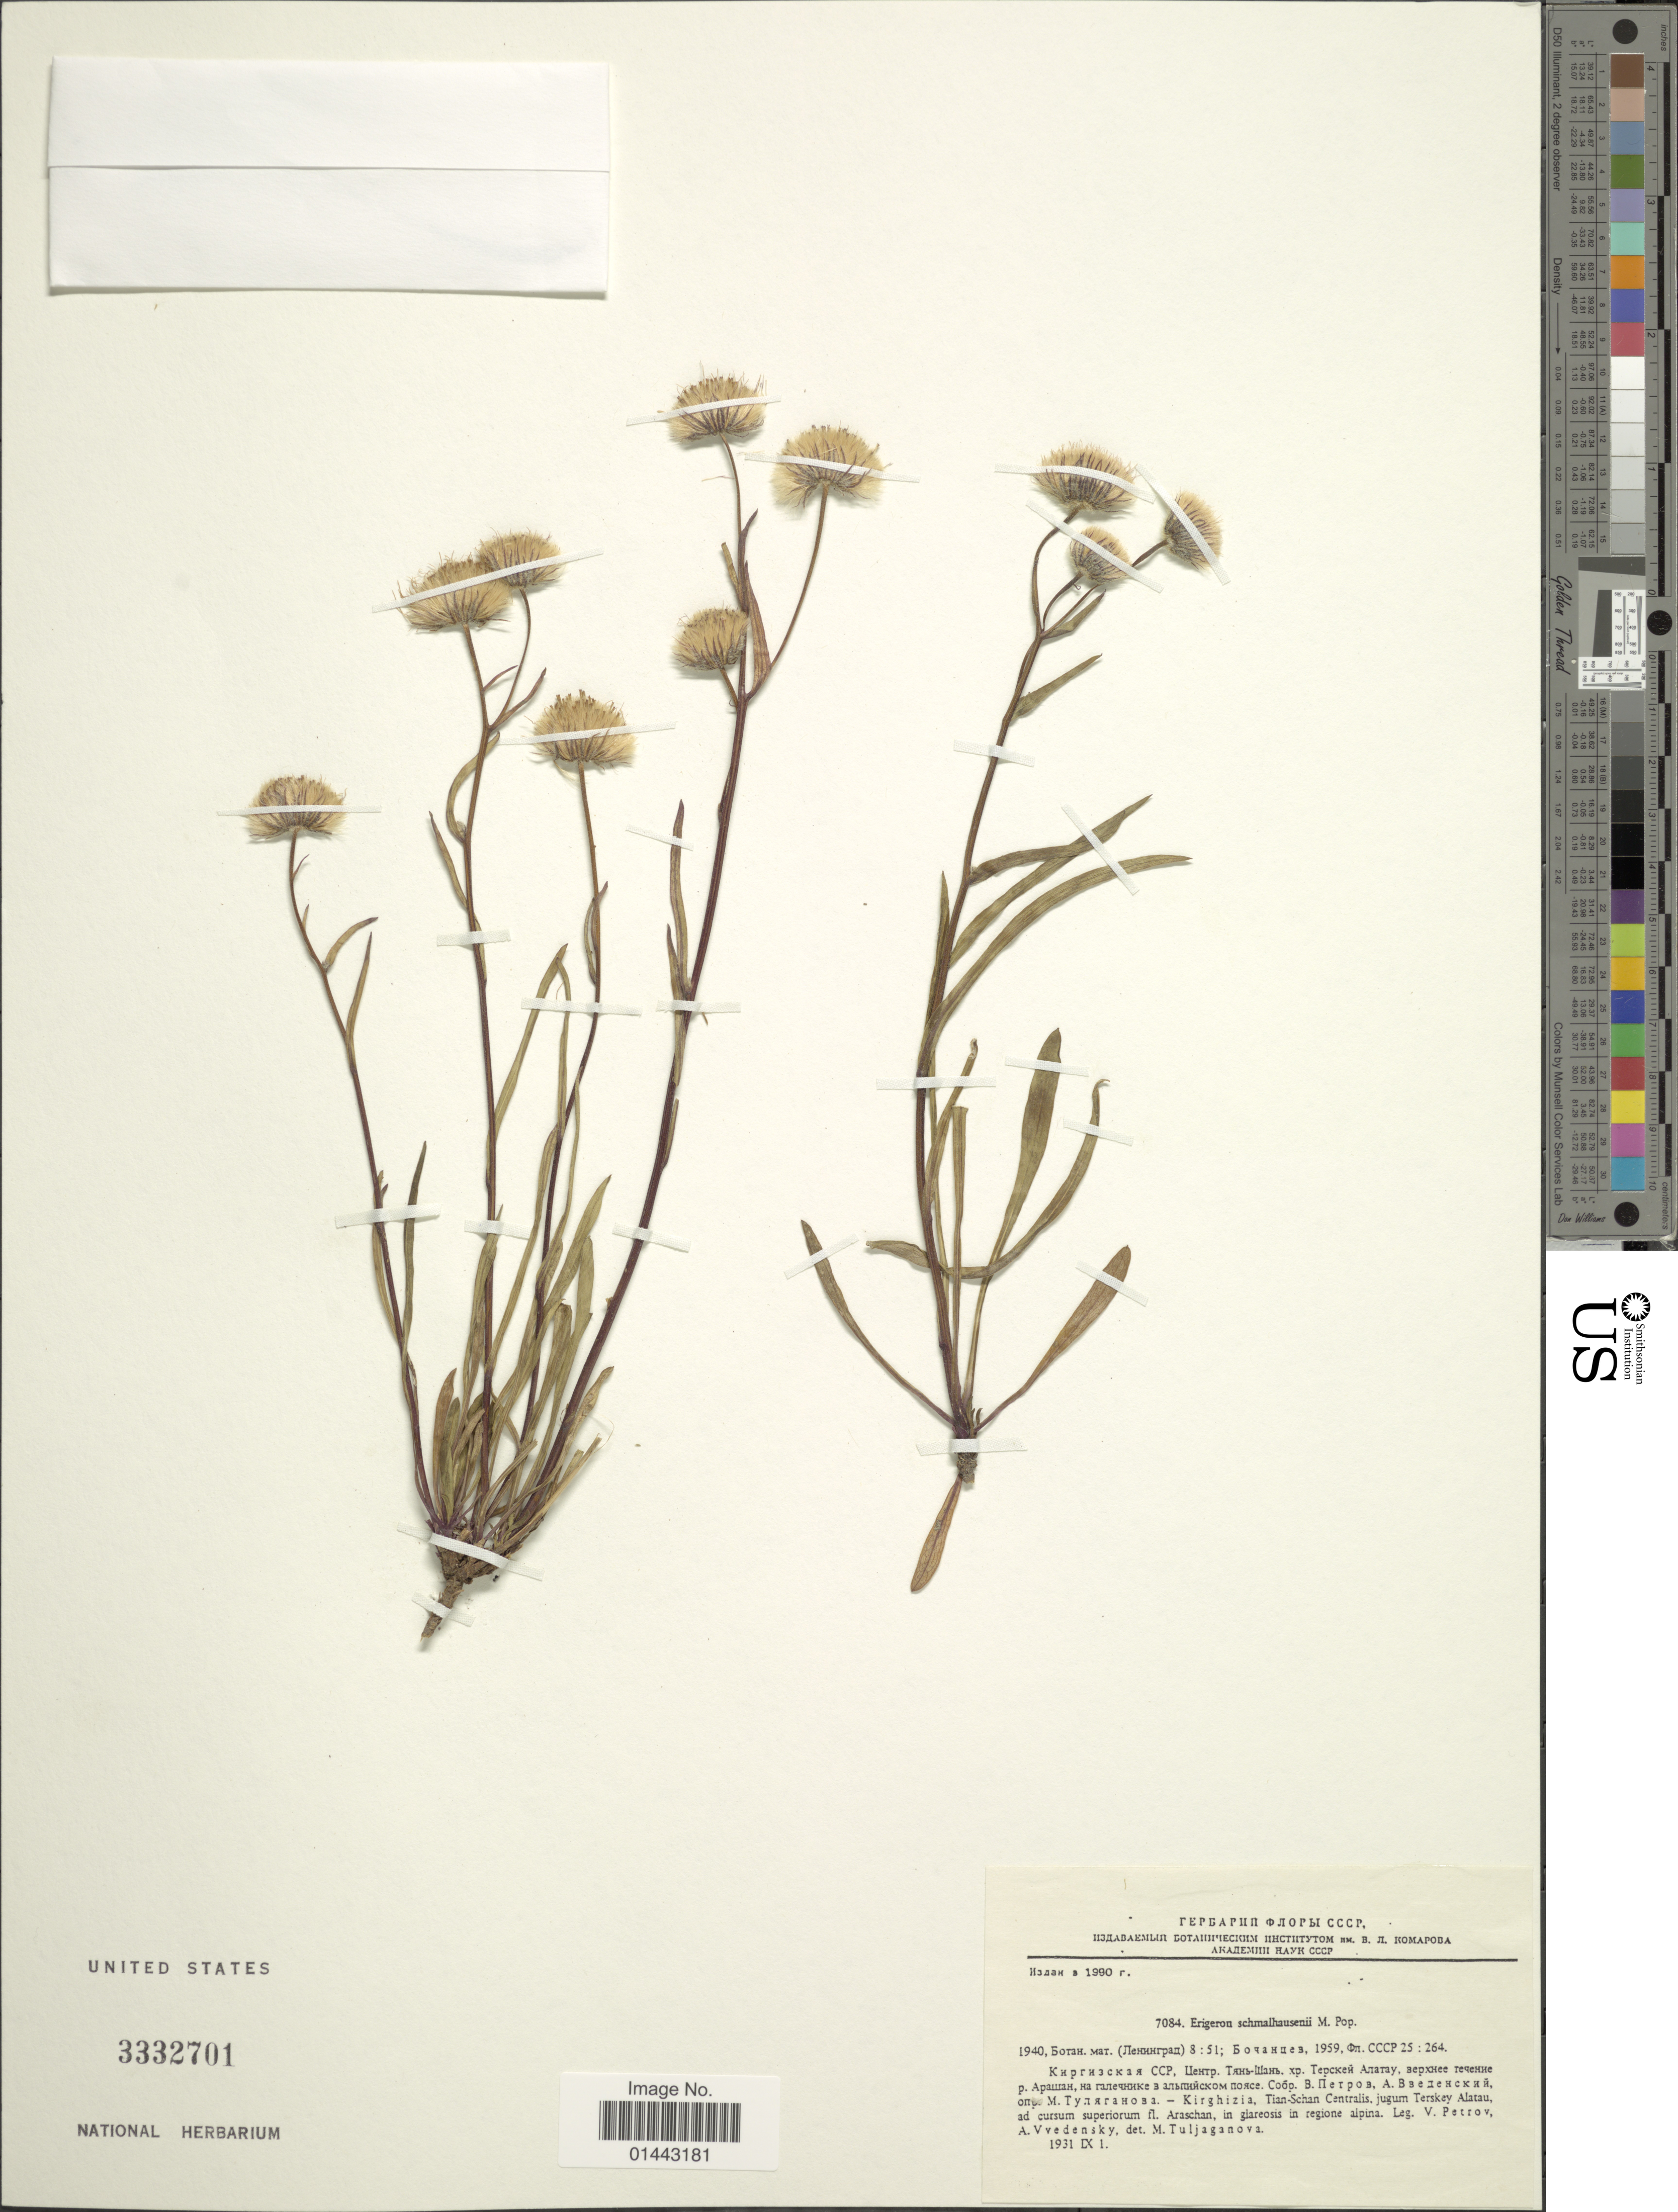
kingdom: Plantae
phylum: Tracheophyta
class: Magnoliopsida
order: Asterales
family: Asteraceae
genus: Erigeron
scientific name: Erigeron schmalhausenii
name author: M. Pop.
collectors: V. Petrov & A. Vvedensky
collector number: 7084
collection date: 1931-09-01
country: Kyrgyzstan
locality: Kirghizia, Tian-Schan Centralis, jugum Terskey Alatau, ad cursum superiorum fl. Araschan, in glareosis in regione alpina.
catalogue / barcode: US 3332701